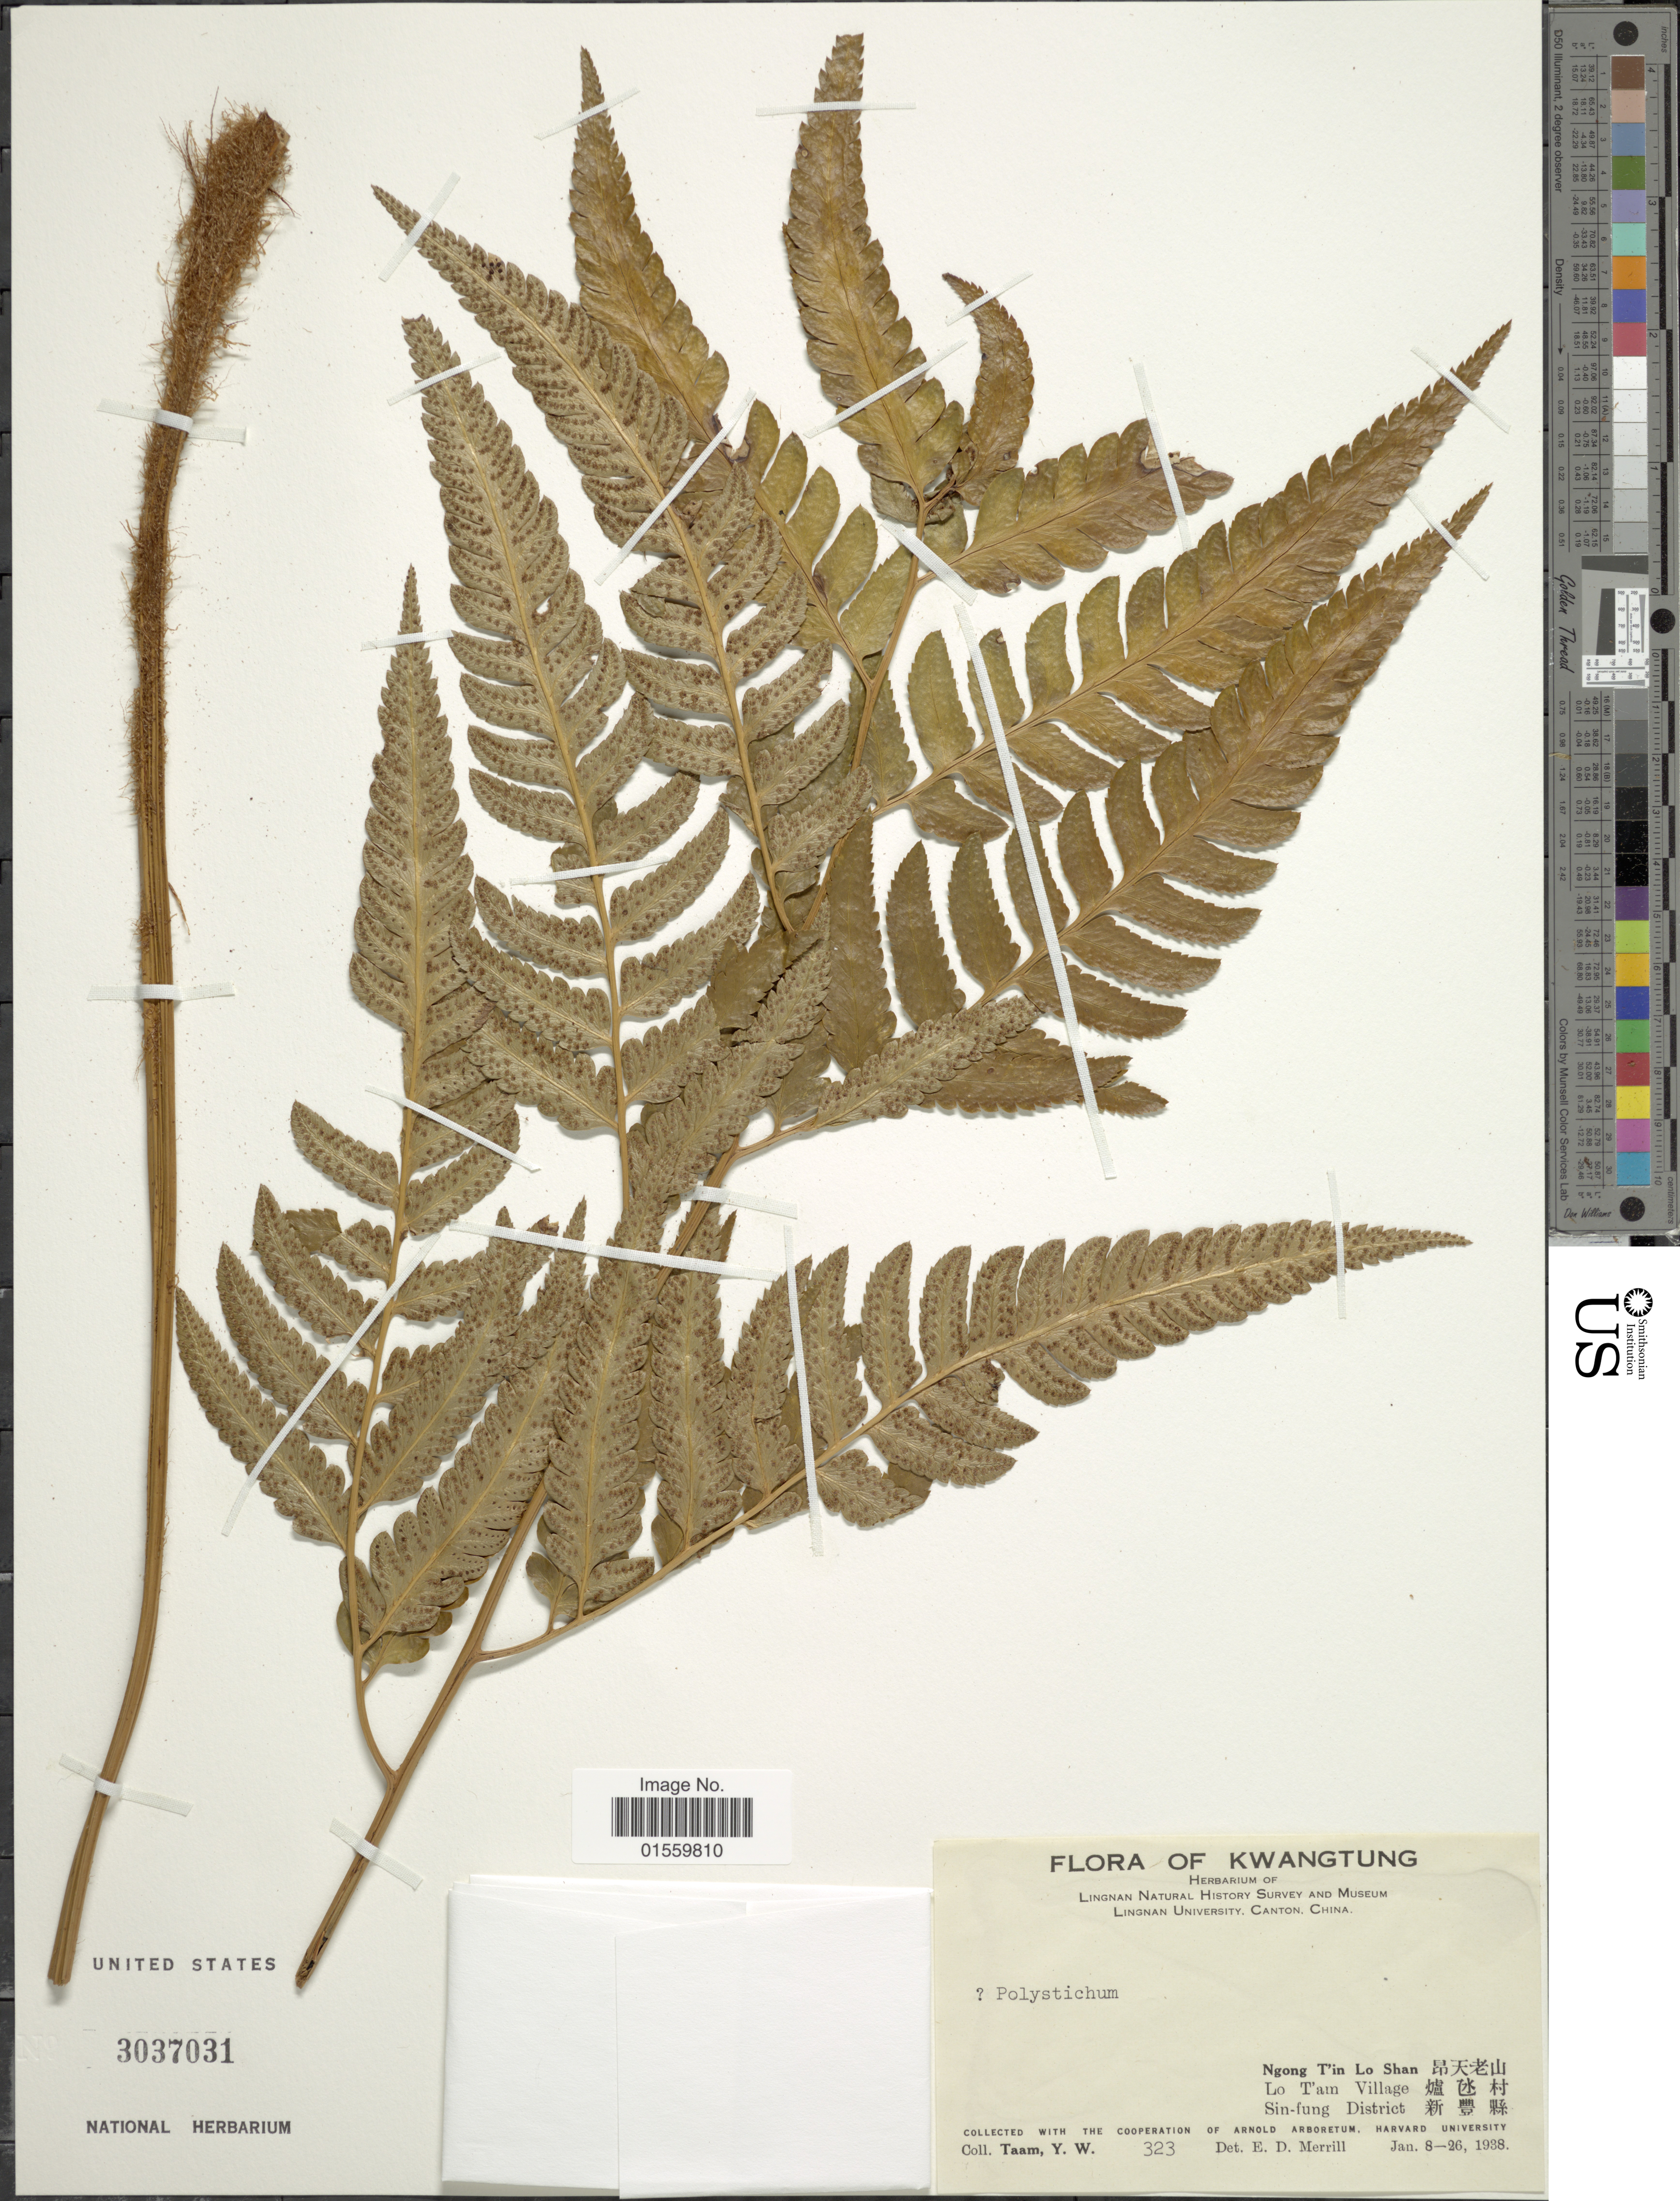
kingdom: Plantae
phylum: Tracheophyta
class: Polypodiopsida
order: Polypodiales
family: Dryopteridaceae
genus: Polystichum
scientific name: Polystichum sp.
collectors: Y. W. Taam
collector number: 323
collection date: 1938-01-08/1938-01-26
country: China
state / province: Guangdong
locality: Kwangtung, Ngong T'in Lo Shan, Lo T'am Village, Sin-fung District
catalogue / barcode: US 3037031